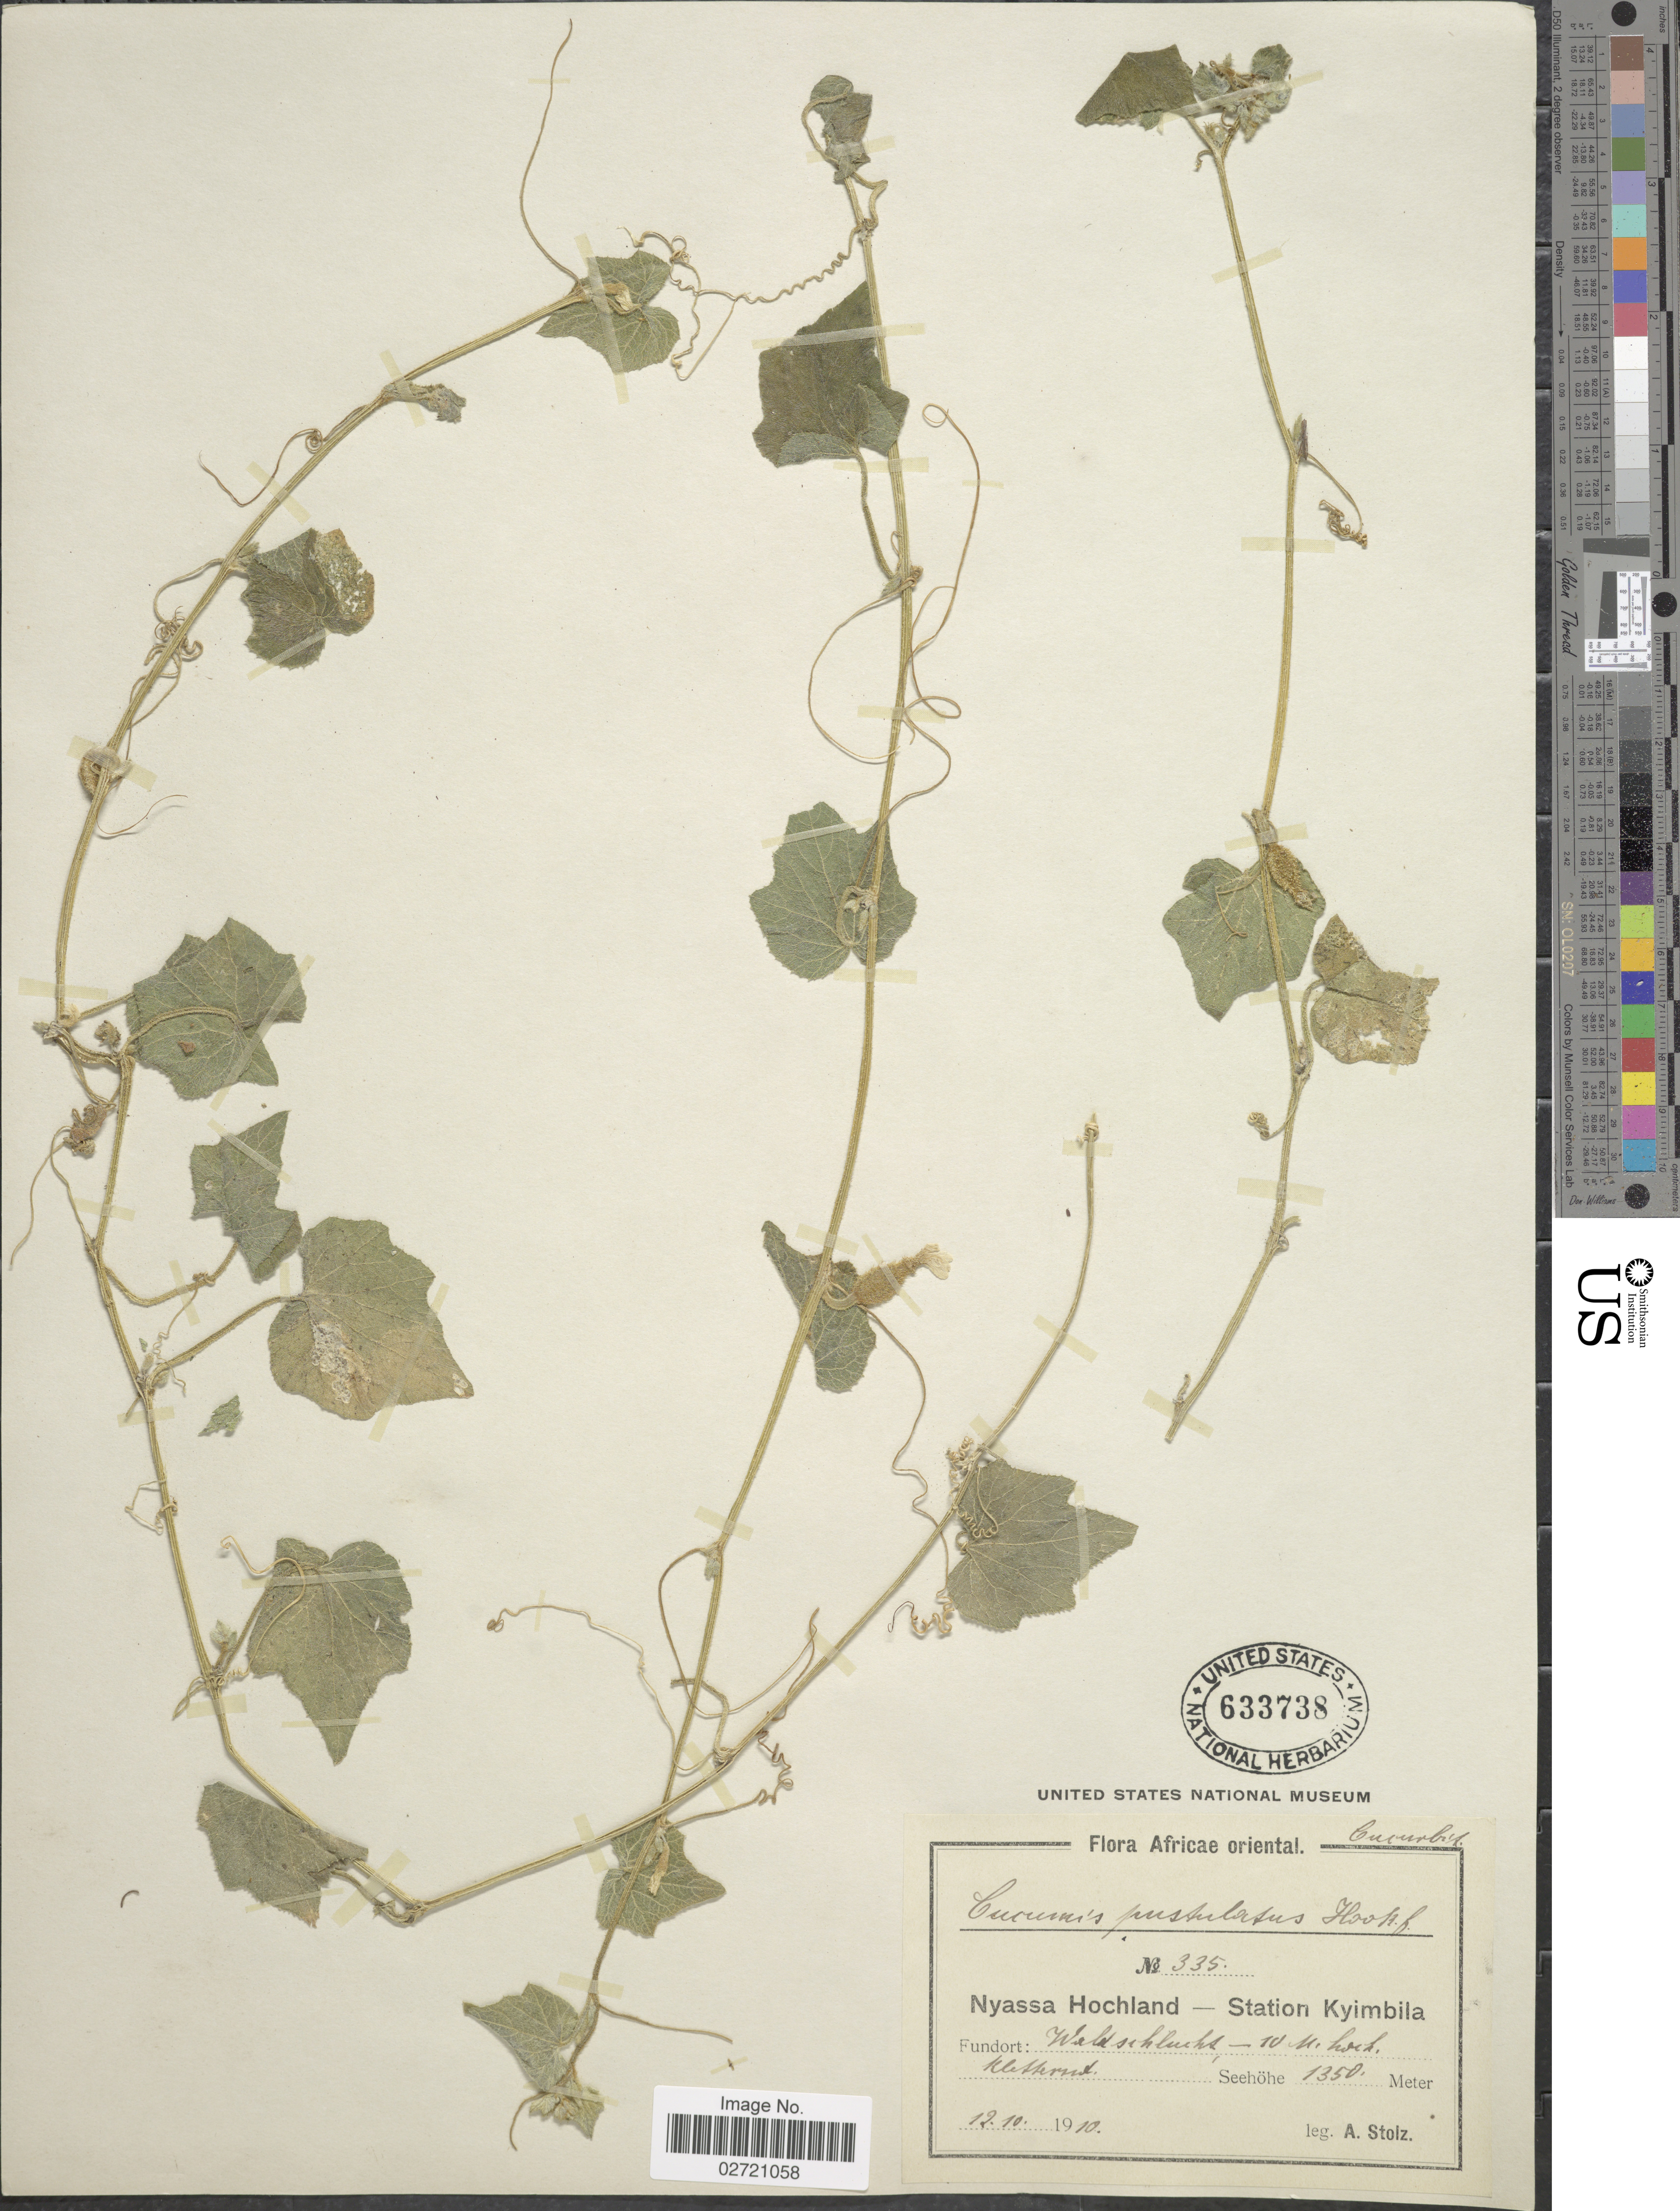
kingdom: Plantae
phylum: Tracheophyta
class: Magnoliopsida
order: Cucurbitales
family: Cucurbitaceae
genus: Cucumis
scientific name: Cucumis pustulatus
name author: Naudin ex Hook. f.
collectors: A. Stolz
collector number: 335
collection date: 1910-10-12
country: Malawi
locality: Africae oriental. Nyassa Hochland - Station Kyimbila.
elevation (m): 1350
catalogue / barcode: US 633738